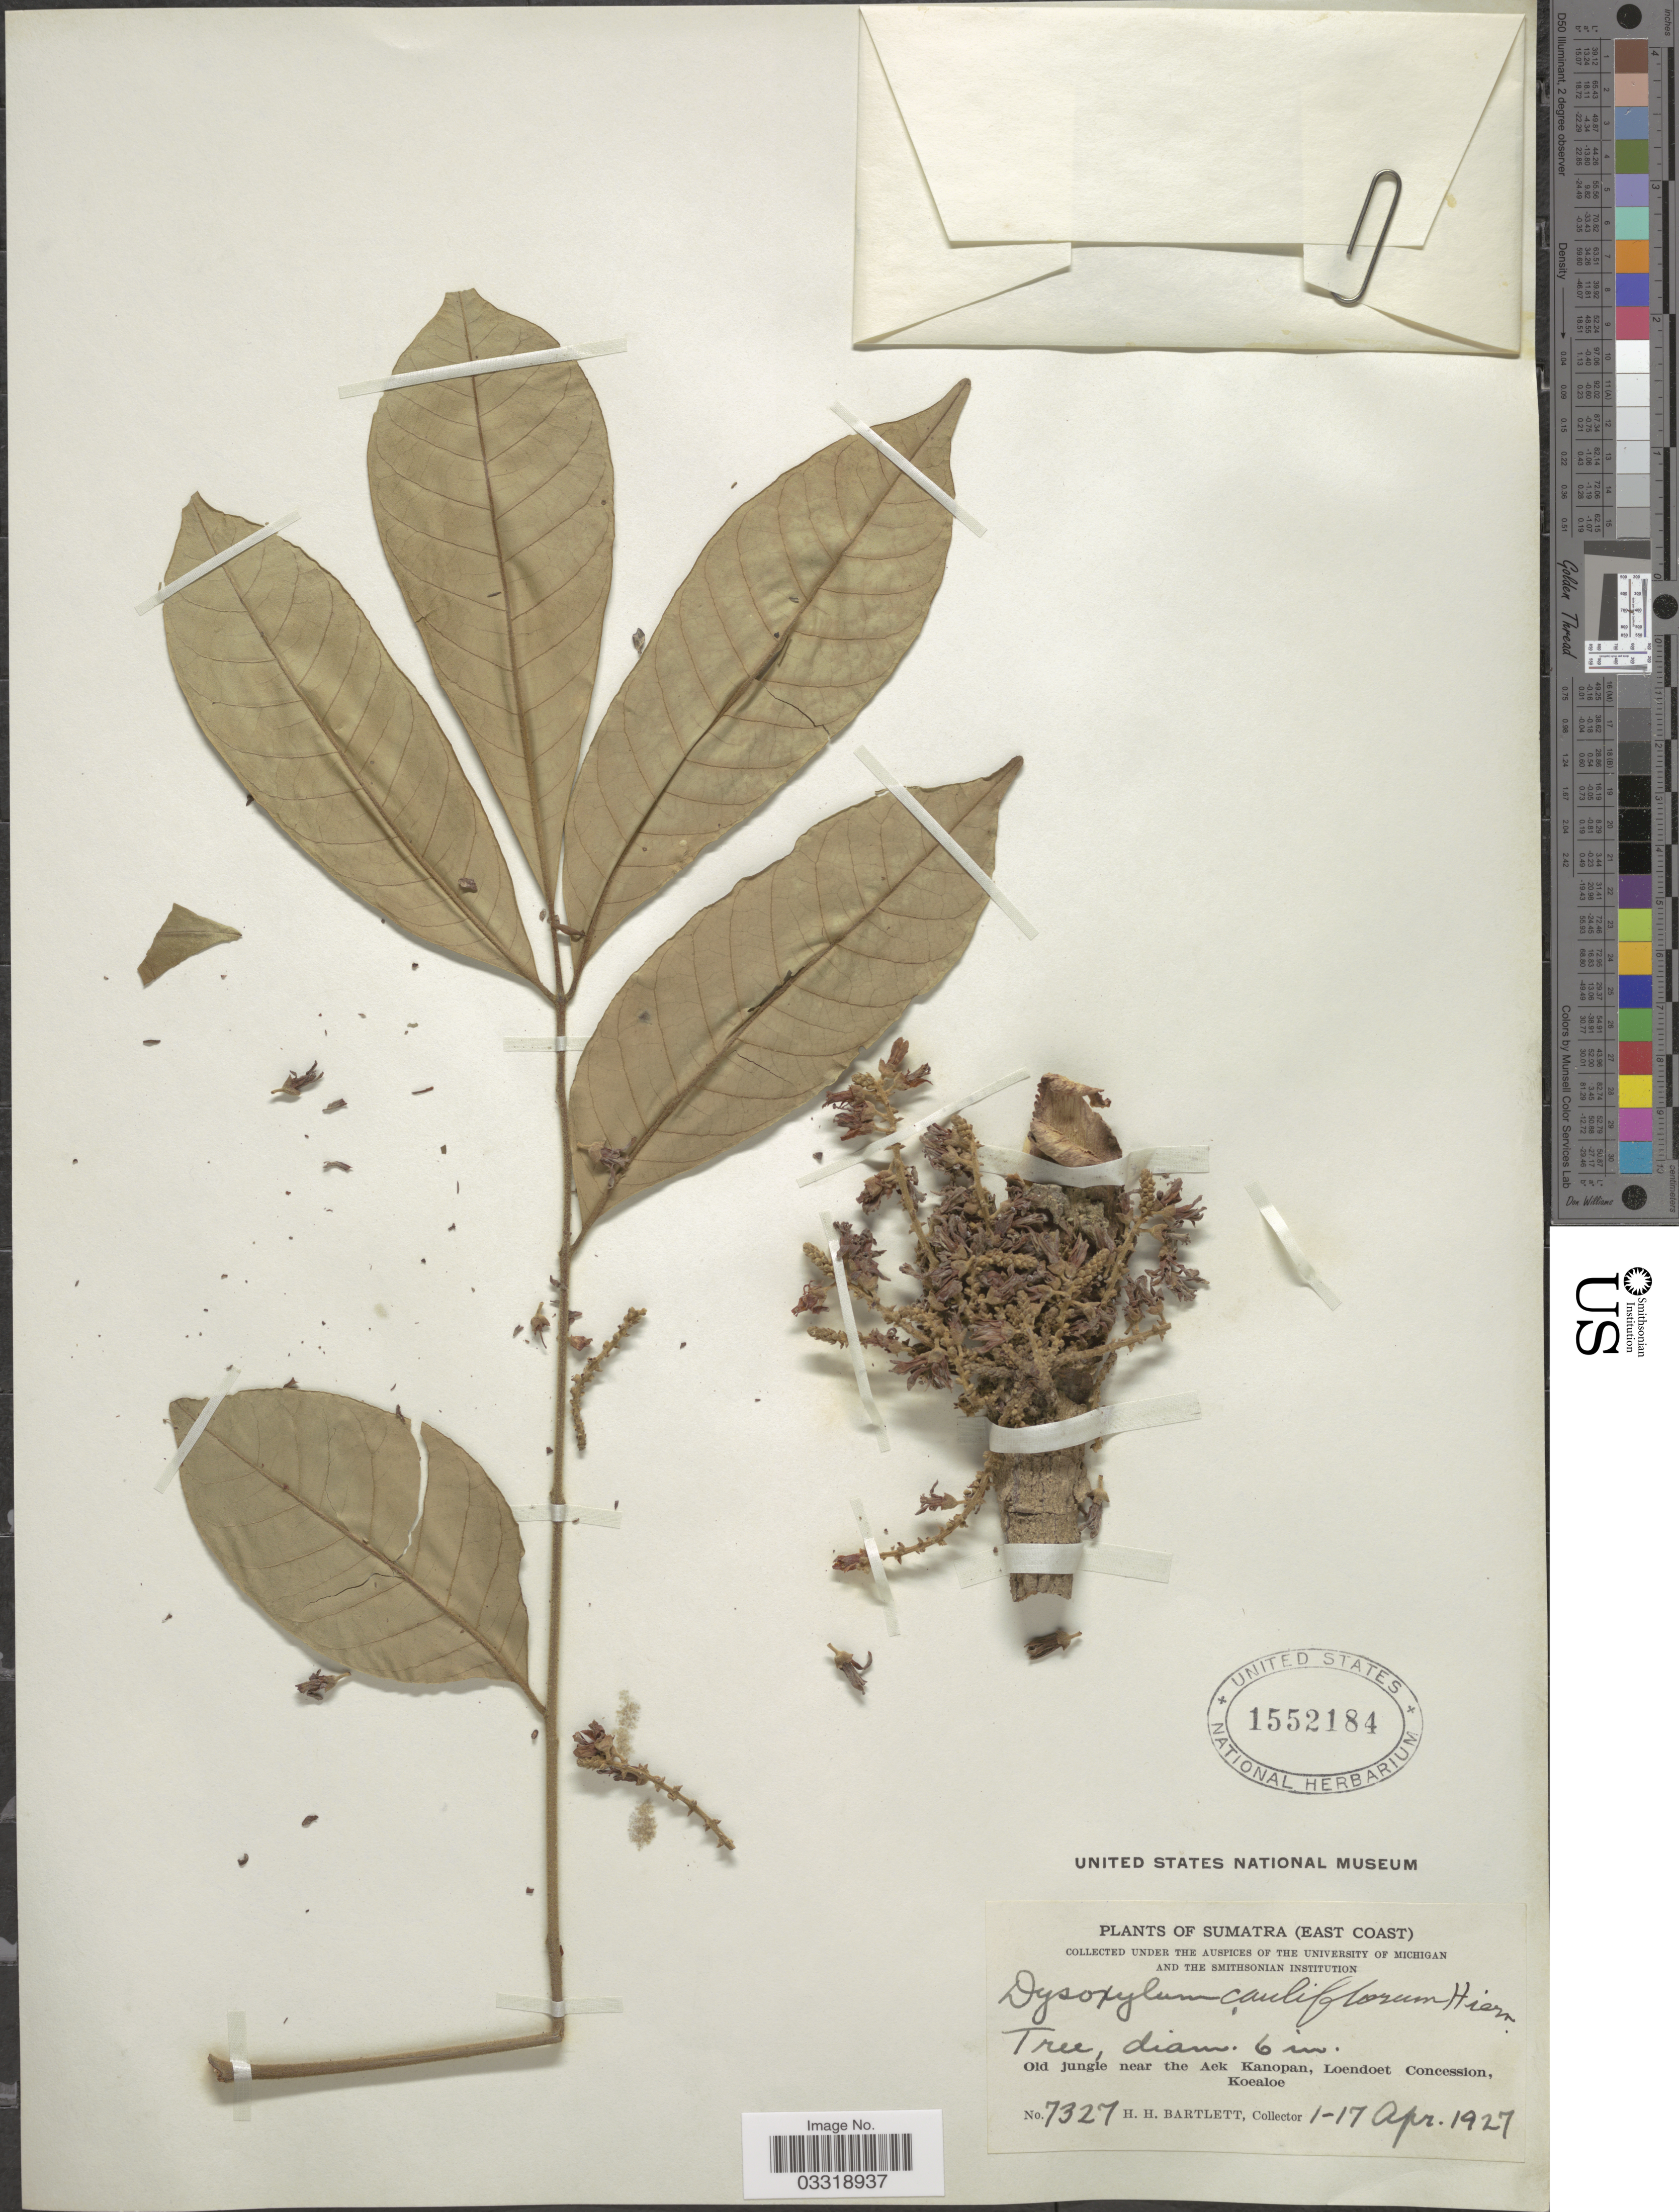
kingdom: Plantae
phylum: Tracheophyta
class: Magnoliopsida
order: Sapindales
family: Meliaceae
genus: Epicharis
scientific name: Epicharis cuneata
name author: (Hiern) Harms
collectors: H. H. Bartlett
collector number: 7327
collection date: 1927-04-01/1927-04-17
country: Indonesia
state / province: Sumatra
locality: Sumatra (East Coast). Old jungle near the Aek Kanopan, Loendoet Concession, Koealoe.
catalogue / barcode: US 1552184